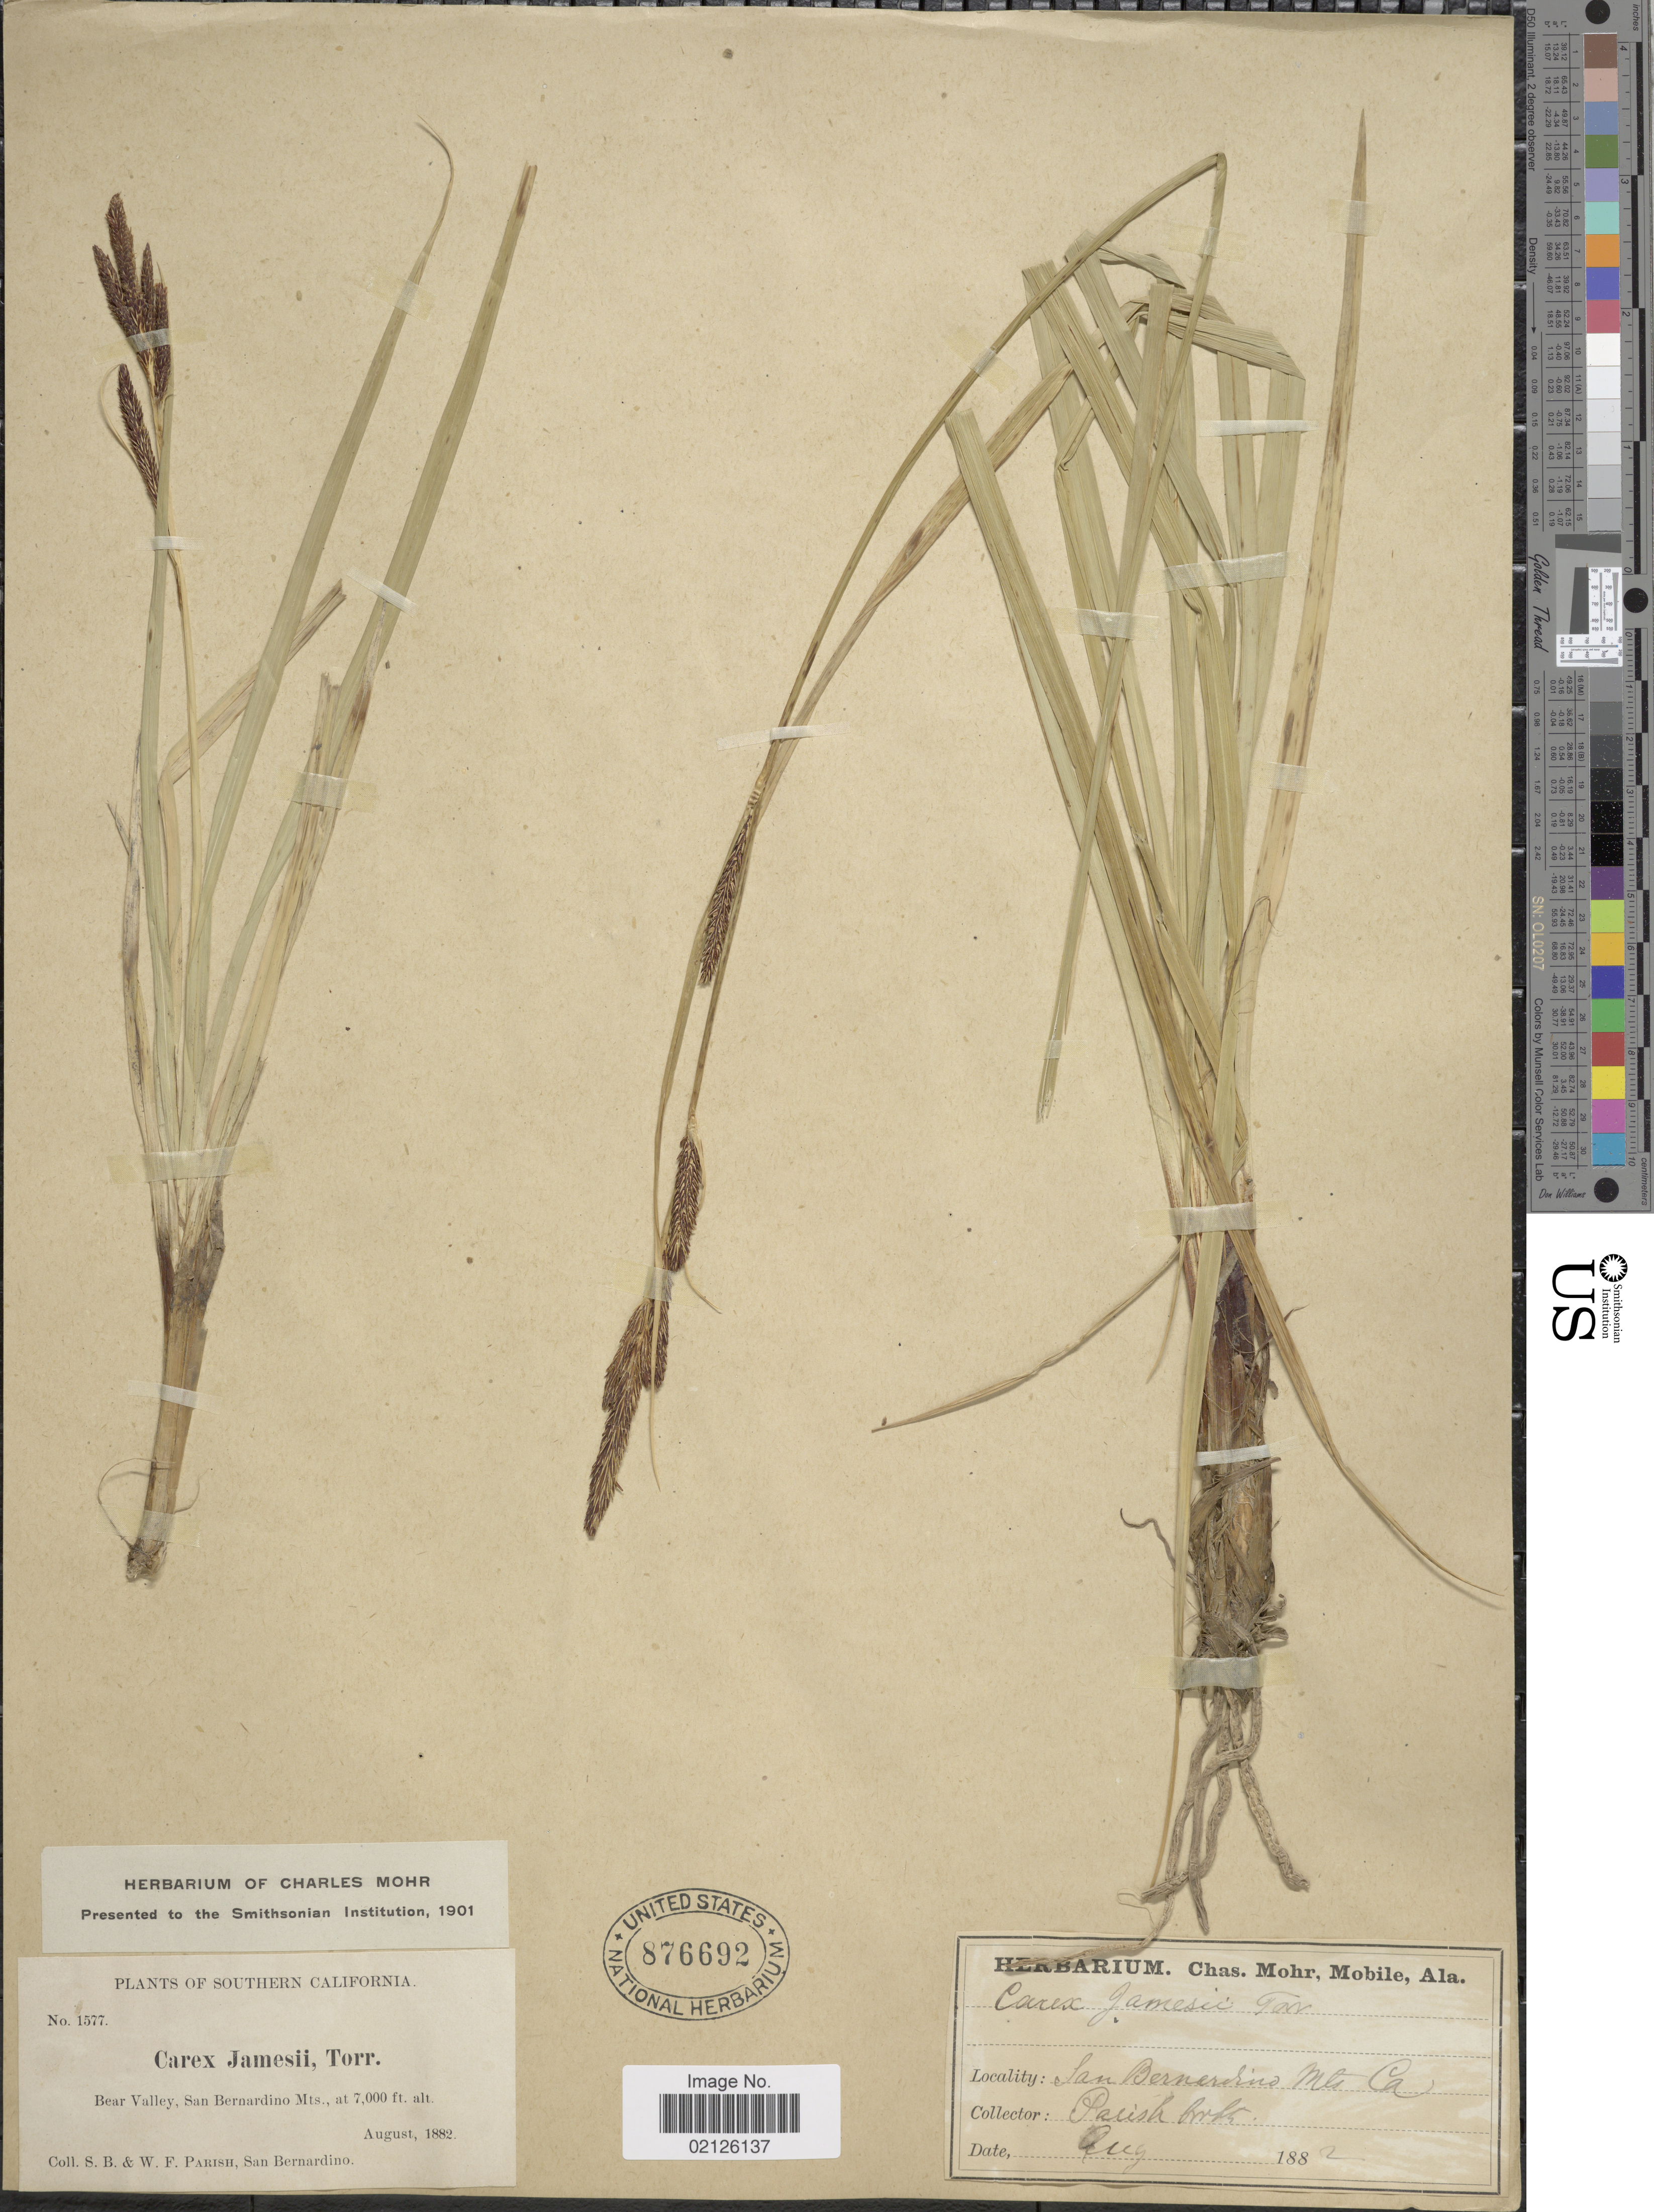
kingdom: Plantae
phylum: Tracheophyta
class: Liliopsida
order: Poales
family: Cyperaceae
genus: Carex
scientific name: Carex nebrascensis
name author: Dewey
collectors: S. B. Parish & W. F. Parish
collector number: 1577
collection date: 1882-08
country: United States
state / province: California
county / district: San Bernardino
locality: Southern California, Bear Valley, San Bernardino Mts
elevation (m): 2134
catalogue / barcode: US 876692